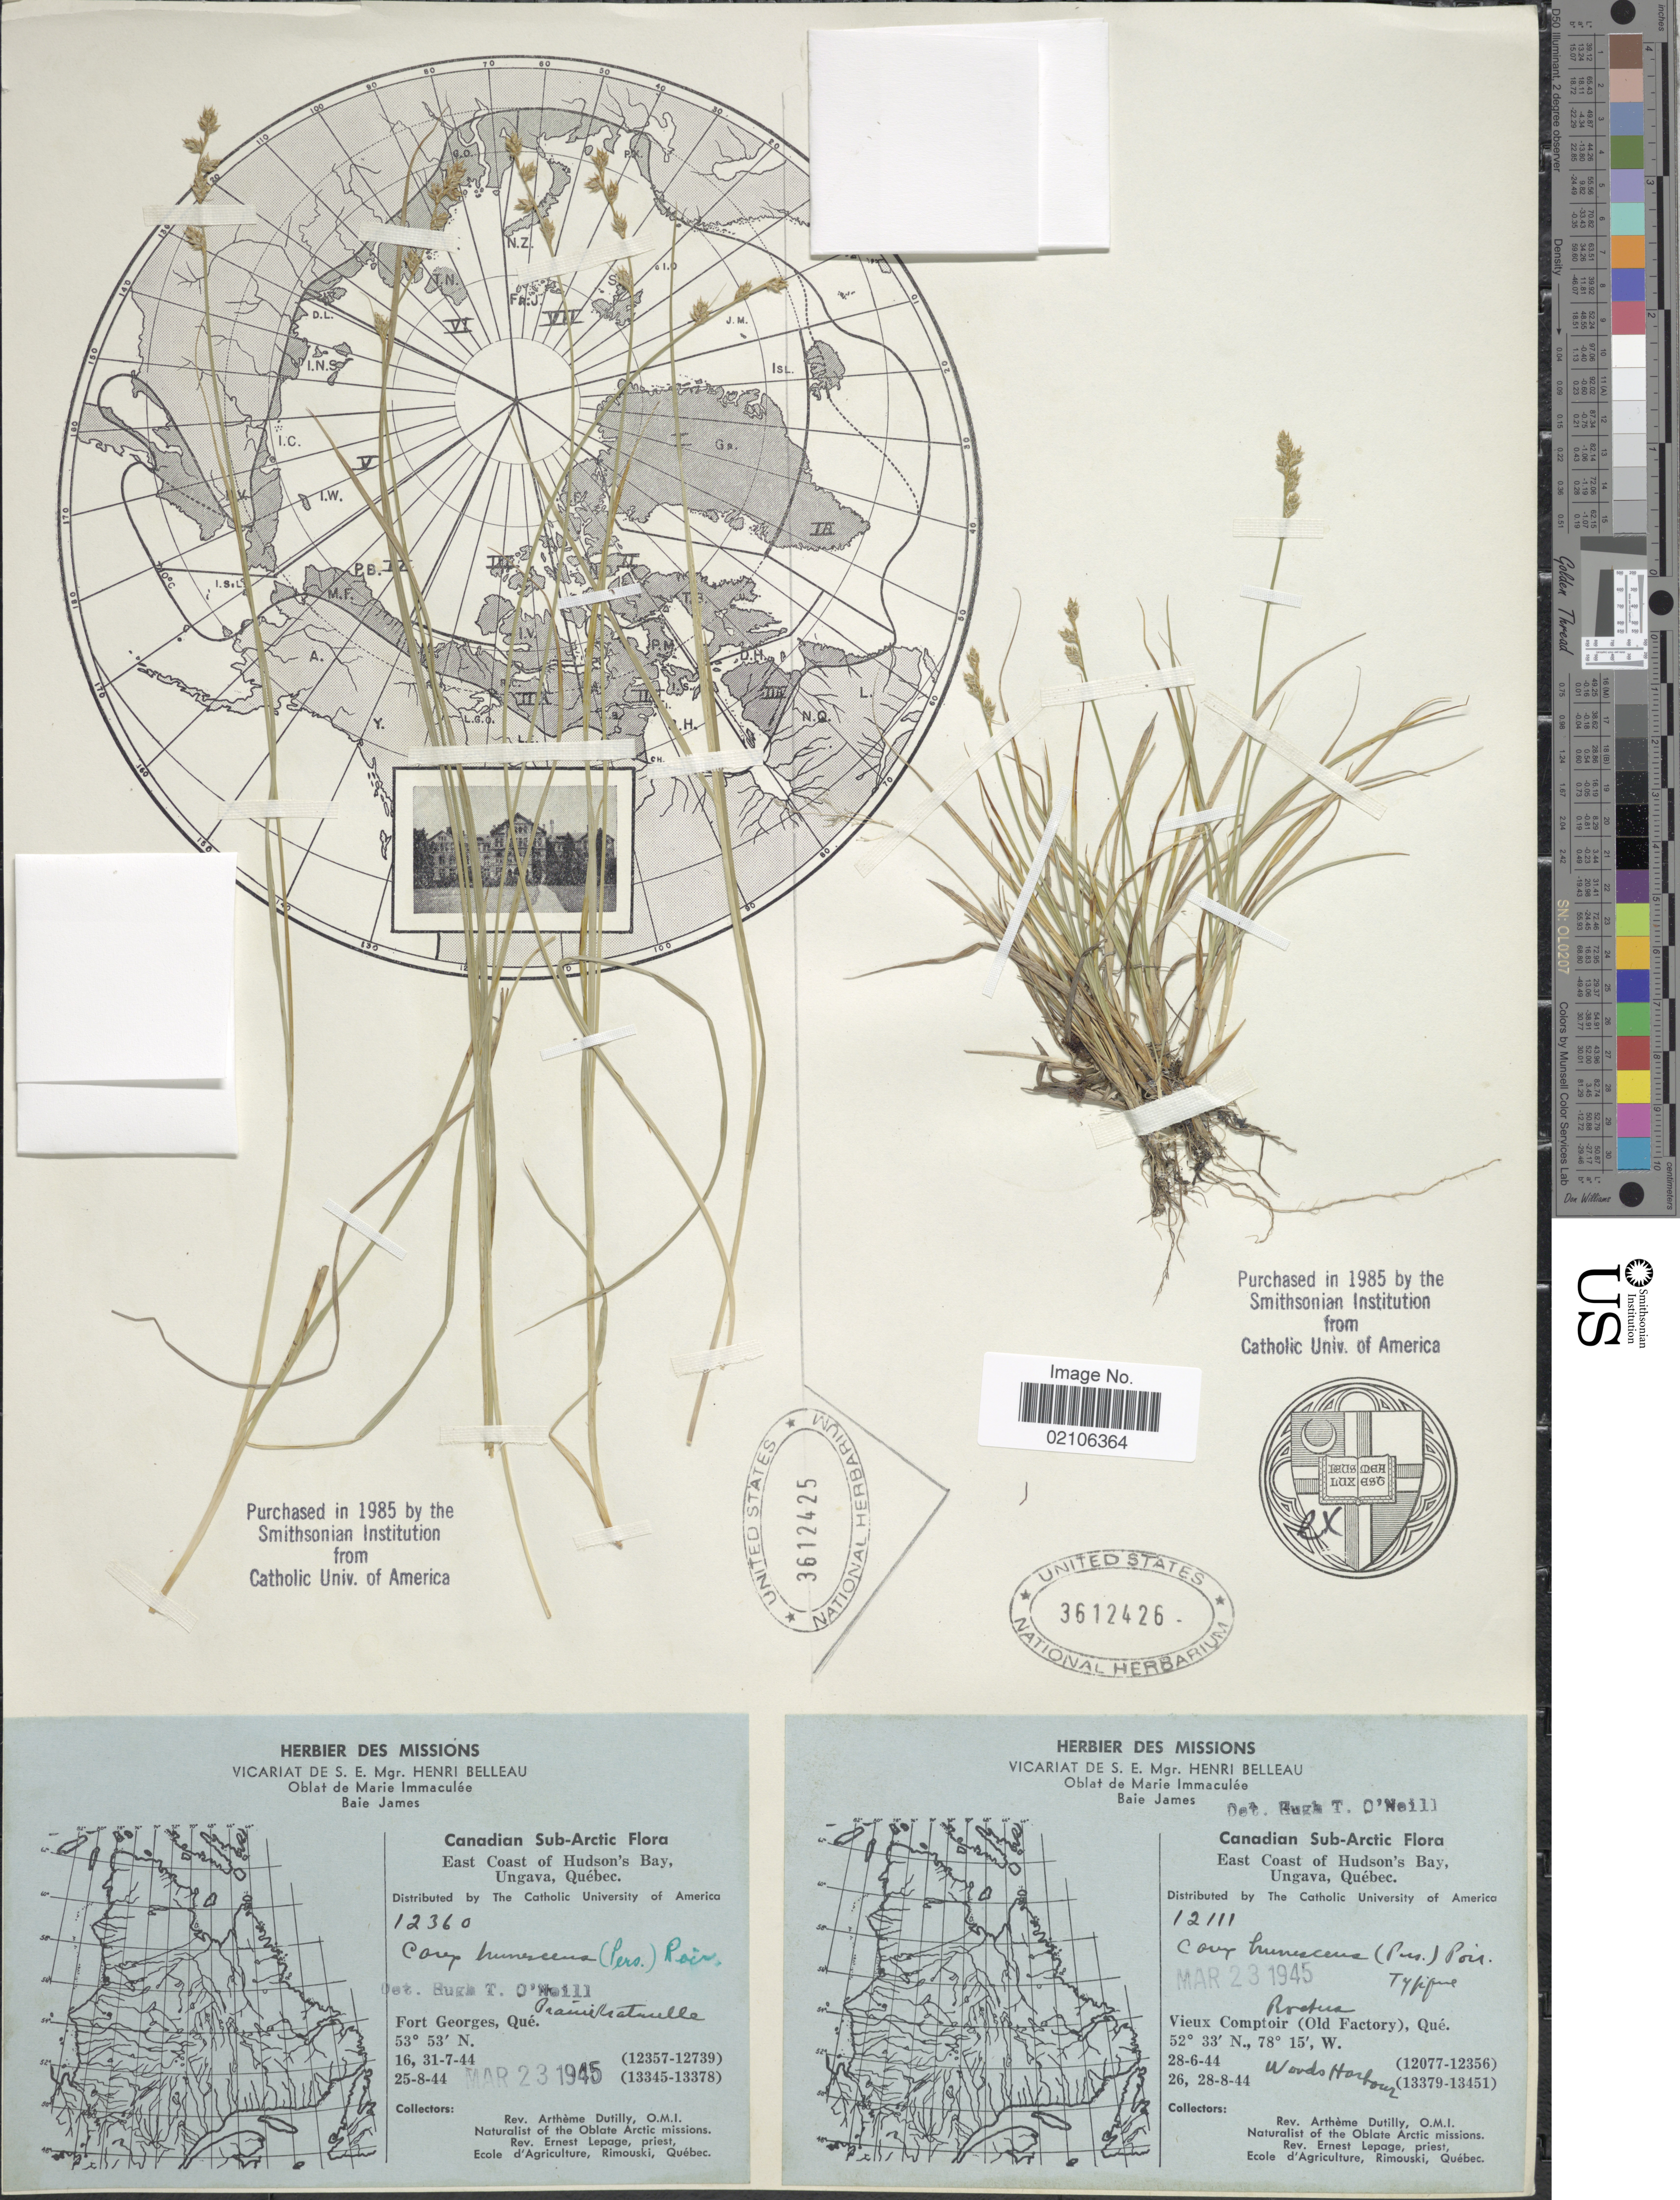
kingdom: Plantae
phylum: Tracheophyta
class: Liliopsida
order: Poales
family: Cyperaceae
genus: Carex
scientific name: Carex brunnescens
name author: (Pers.) Poir.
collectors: A. Dutilly & E. Lepage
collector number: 12111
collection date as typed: Transcribed d/m/y: 28/6/44 to 28/8/44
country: Canada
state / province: Quebec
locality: Canadian Sub-Arctic, East Coast of Hudson Bay, Ungava, Vieux Comptoir (Old Factory), Que.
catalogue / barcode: US 3612426-2